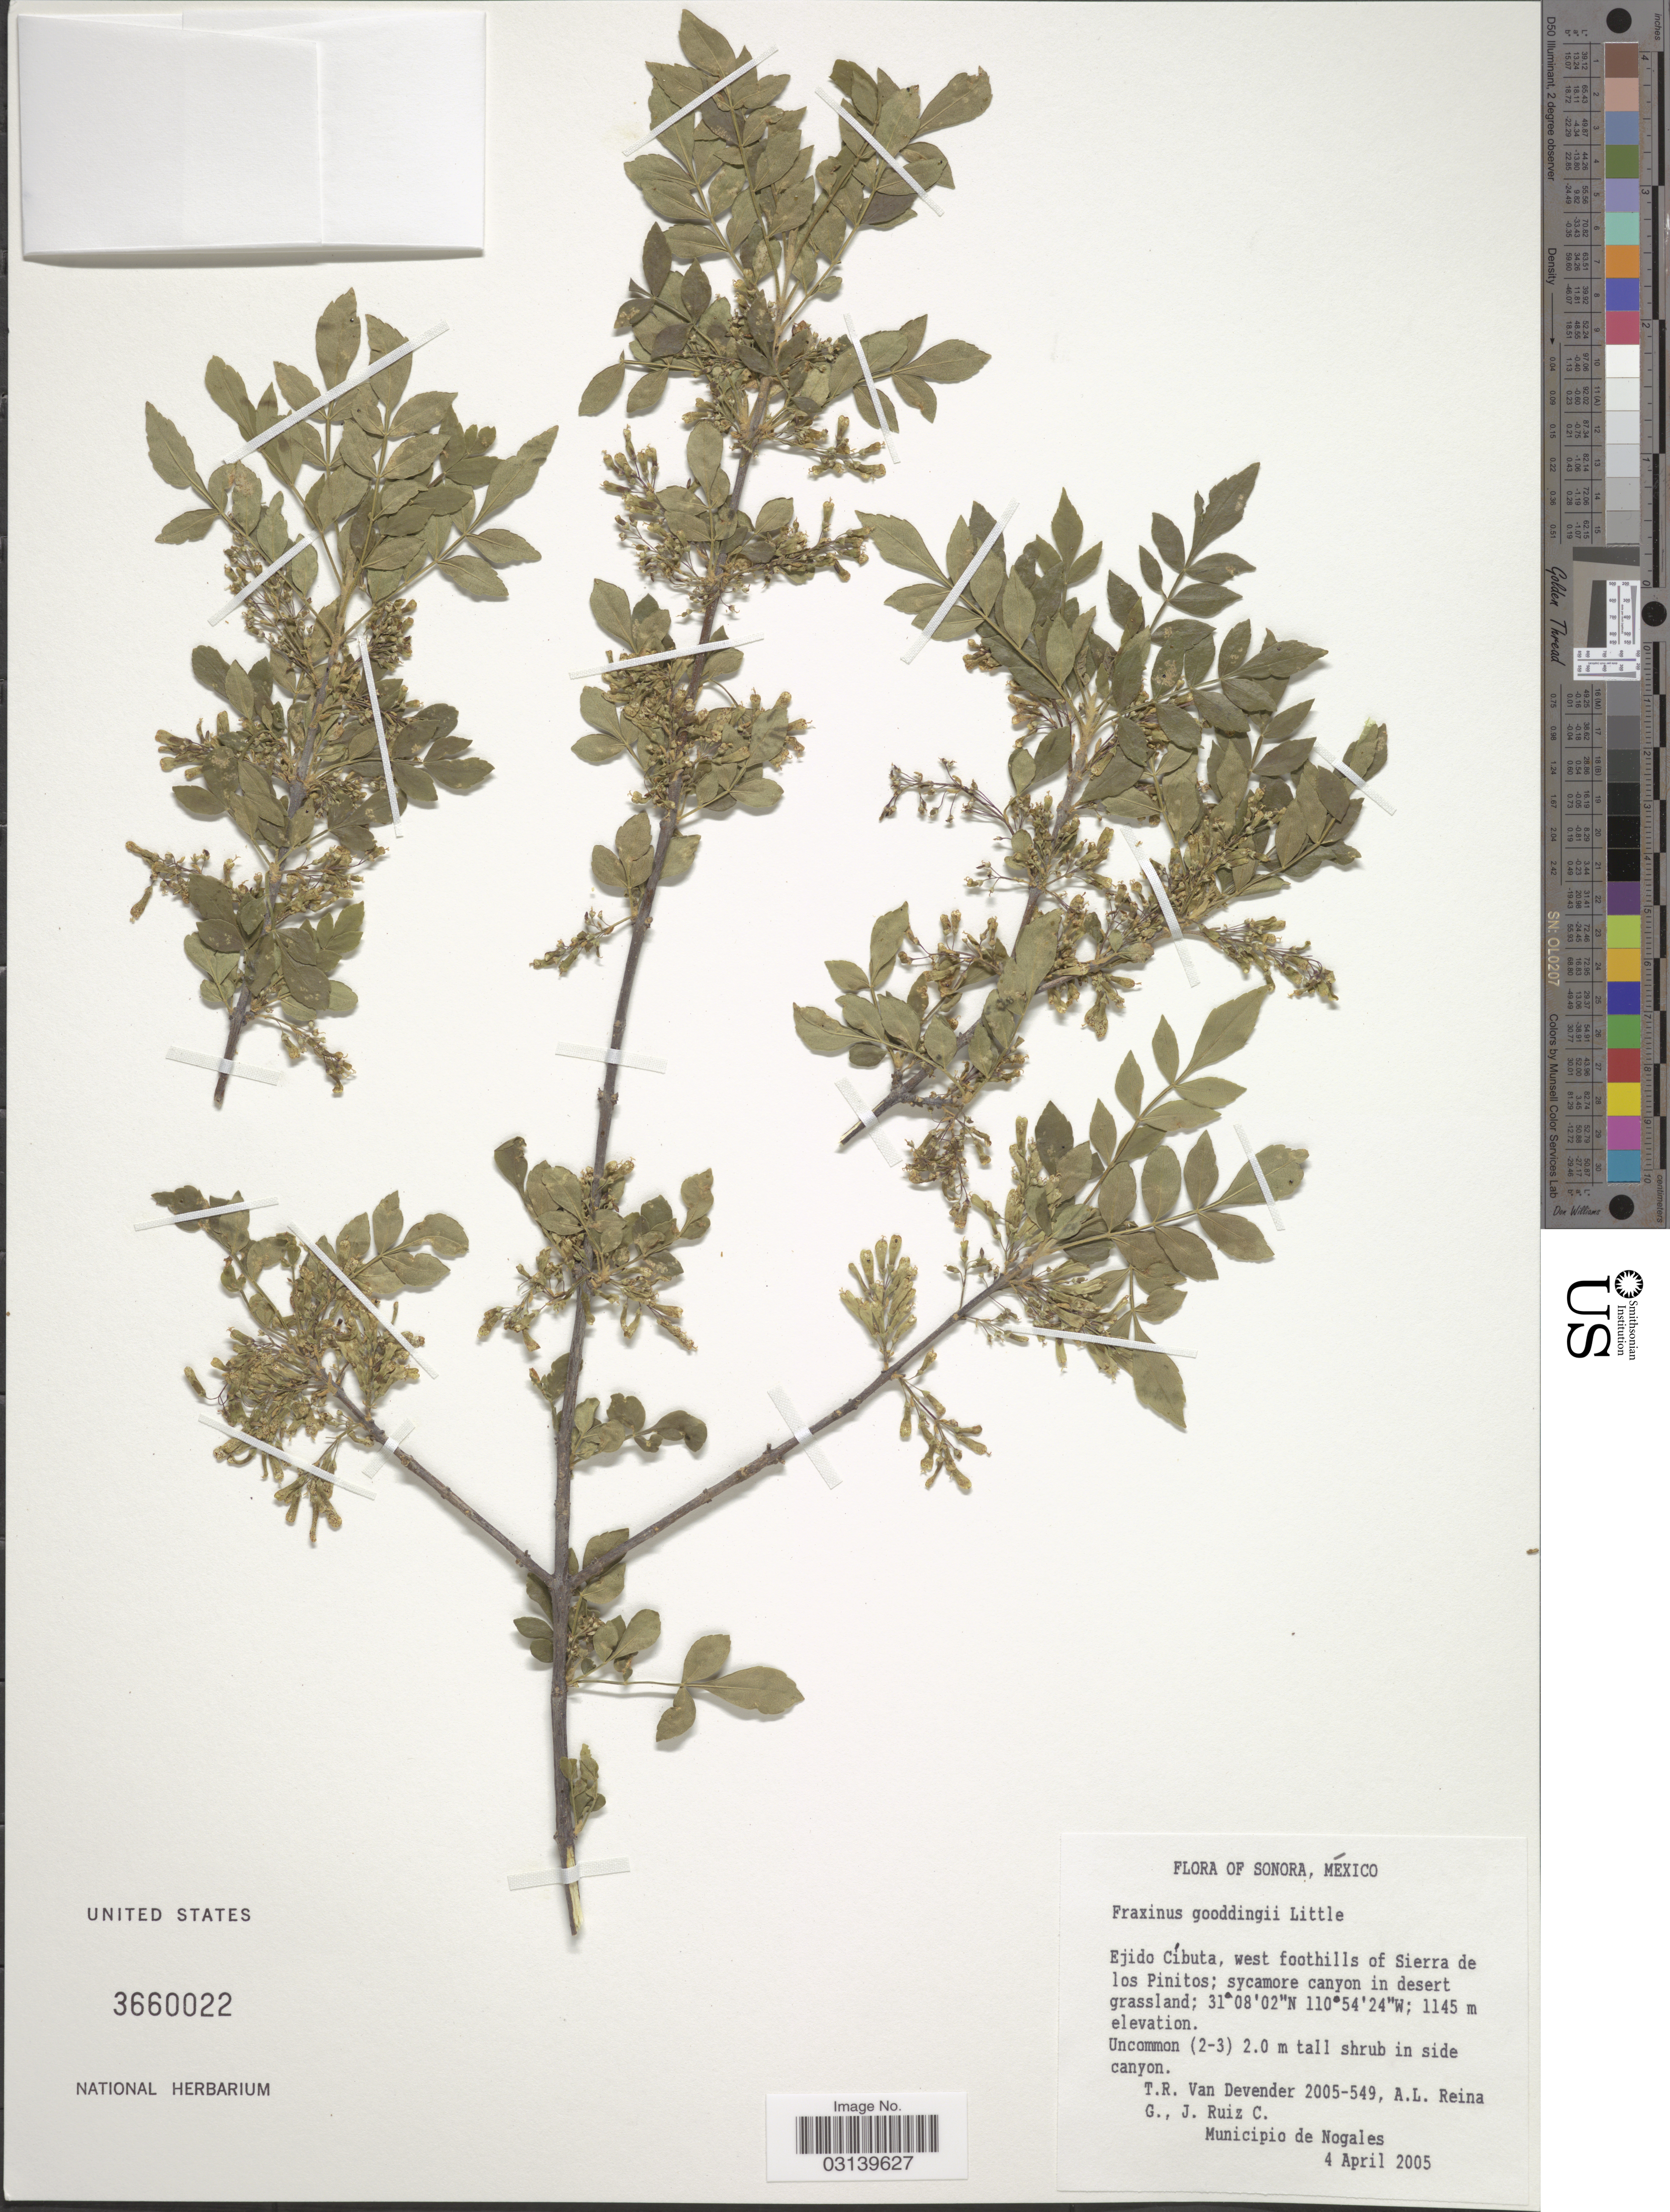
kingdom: Plantae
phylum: Tracheophyta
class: Magnoliopsida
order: Lamiales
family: Oleaceae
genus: Fraxinus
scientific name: Fraxinus gooddingii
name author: Little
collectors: T. R. Van Devender, A. L. Reina G. & J. C. Ruíz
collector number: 2005-549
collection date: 2005-04-04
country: Mexico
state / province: Sonora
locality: Ejido Cíbuta, west foothills of Sierra de los Pinitos; sycamore canyon in desert grassland.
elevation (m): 1145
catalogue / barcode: US 3660022